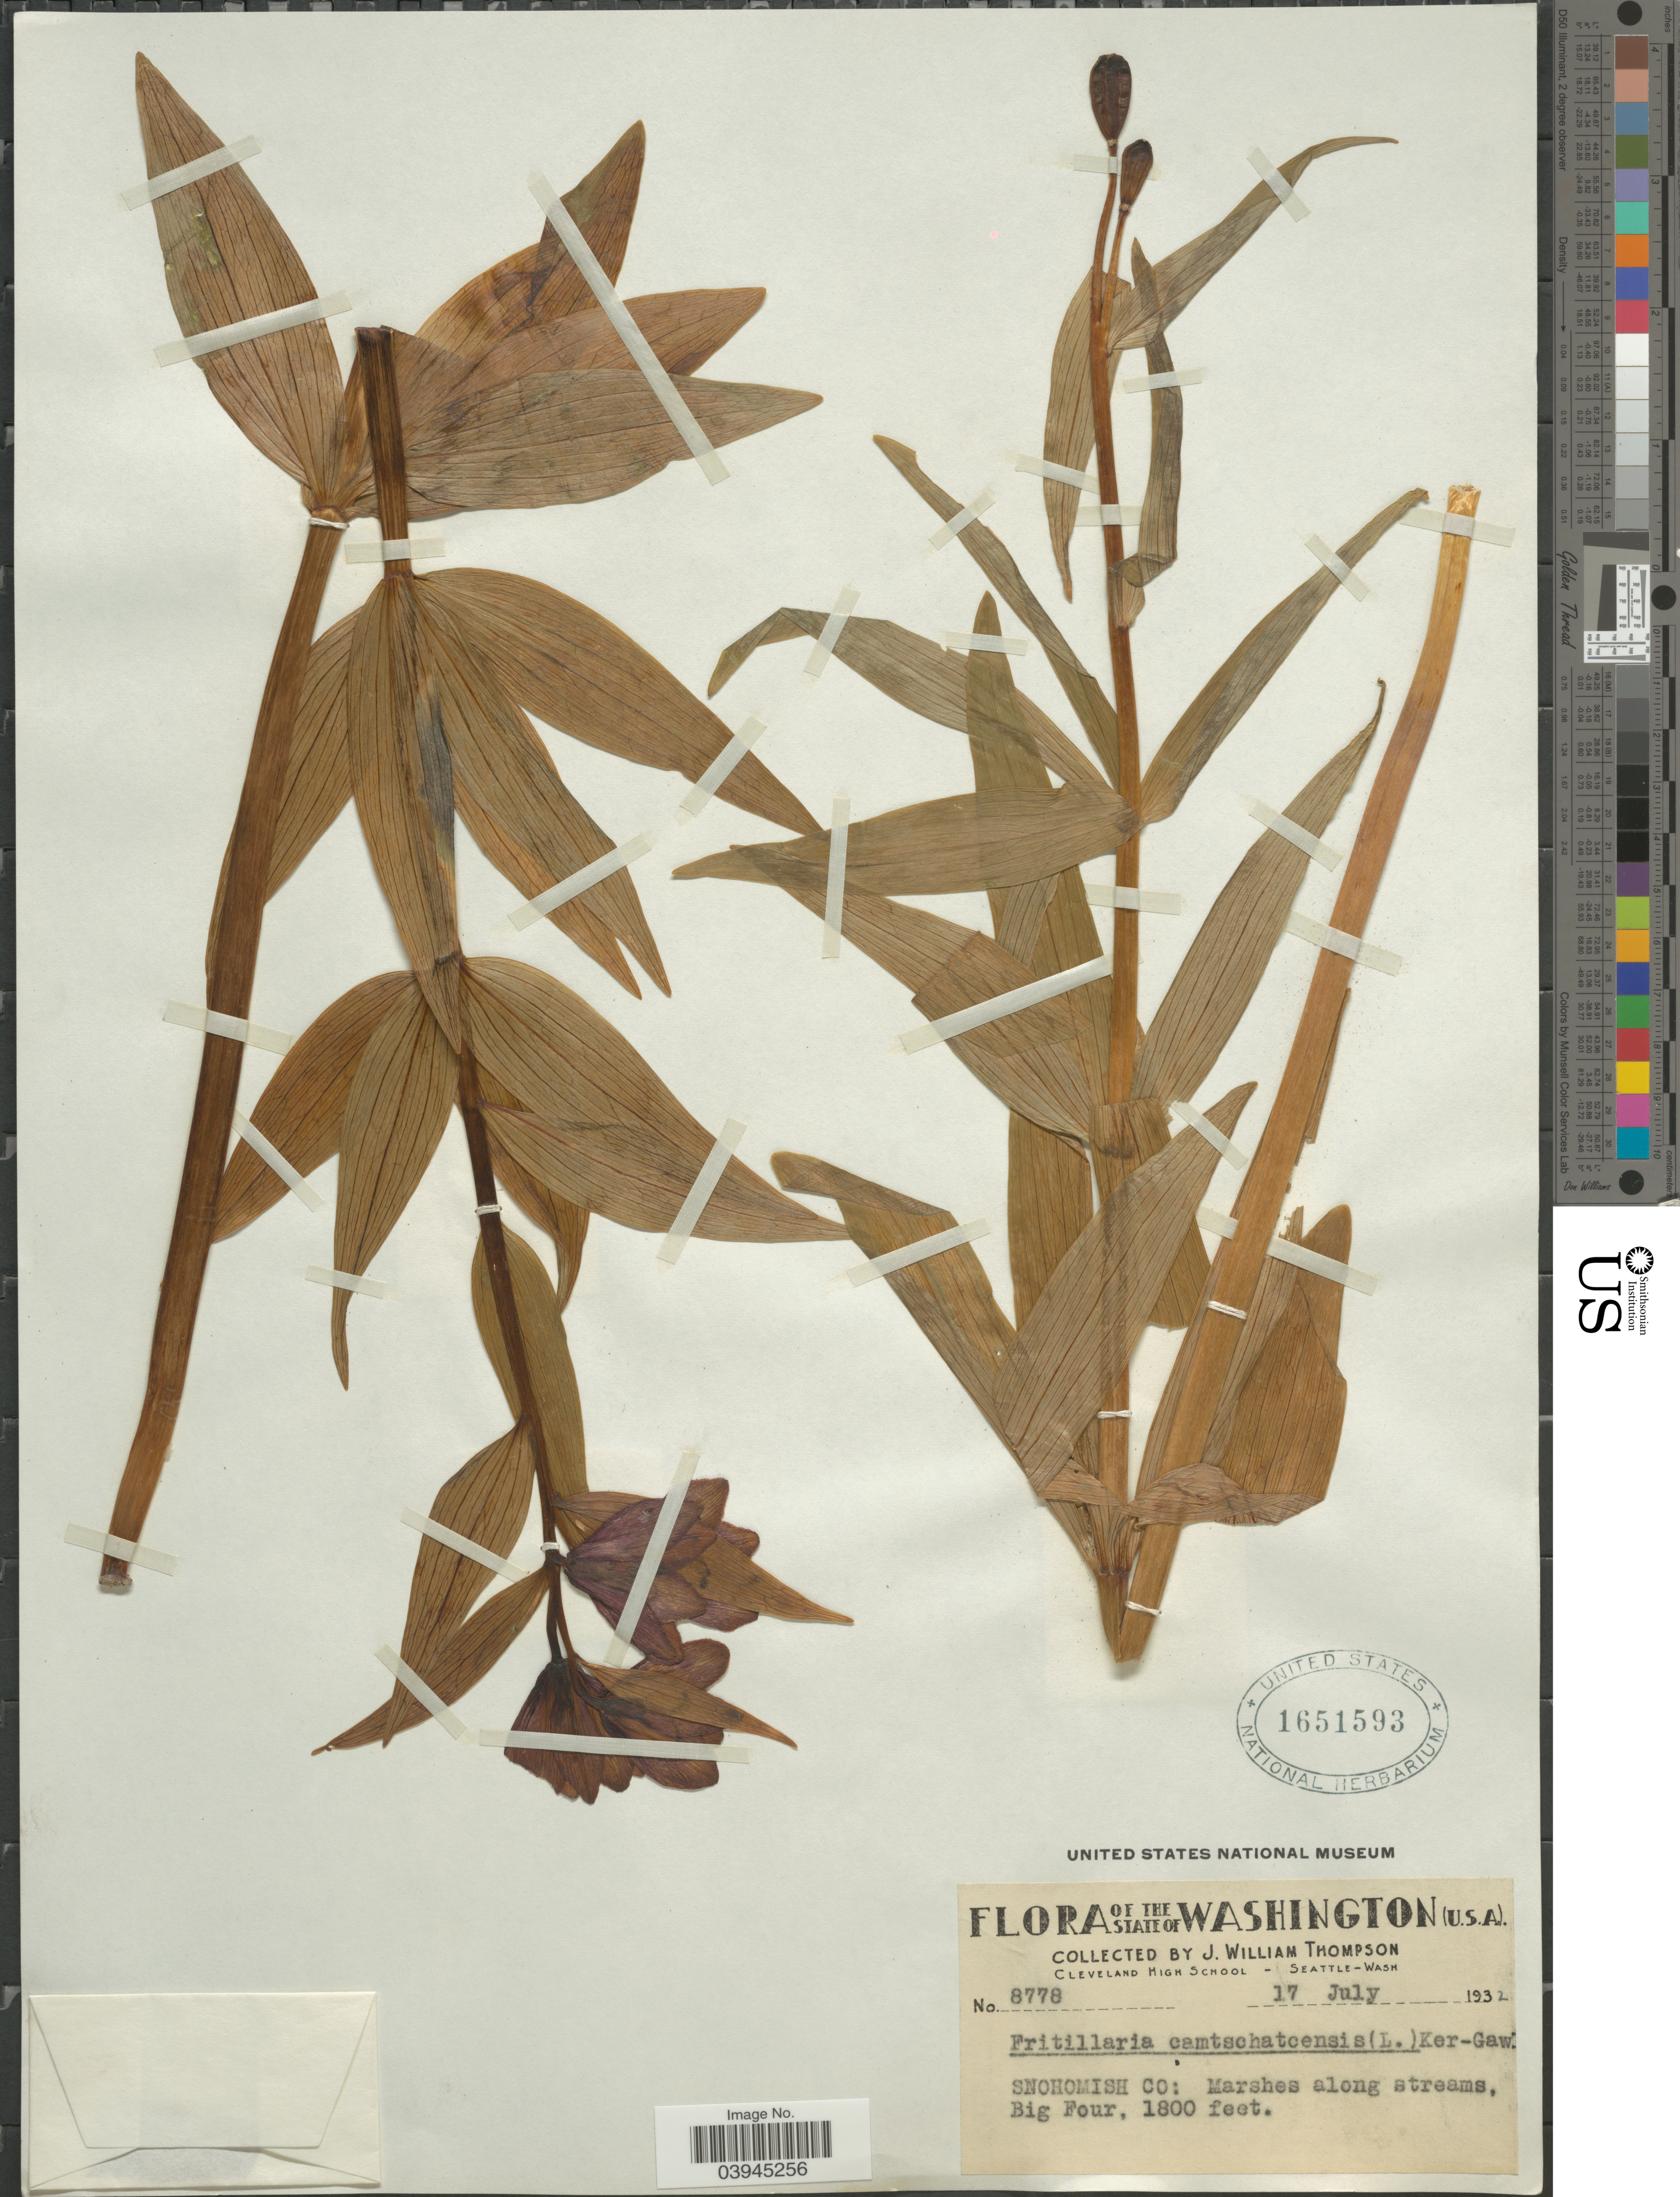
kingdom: Plantae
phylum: Tracheophyta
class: Liliopsida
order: Liliales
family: Liliaceae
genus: Fritillaria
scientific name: Fritillaria camschatcensis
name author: (L.) Ker Gawl.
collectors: J. W. Thompson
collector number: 8778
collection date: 1932-07-17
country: United States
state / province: Washington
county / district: Snohomish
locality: Snohomish Co: Marshes along streams, Big Four.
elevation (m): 549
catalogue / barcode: US 1651593